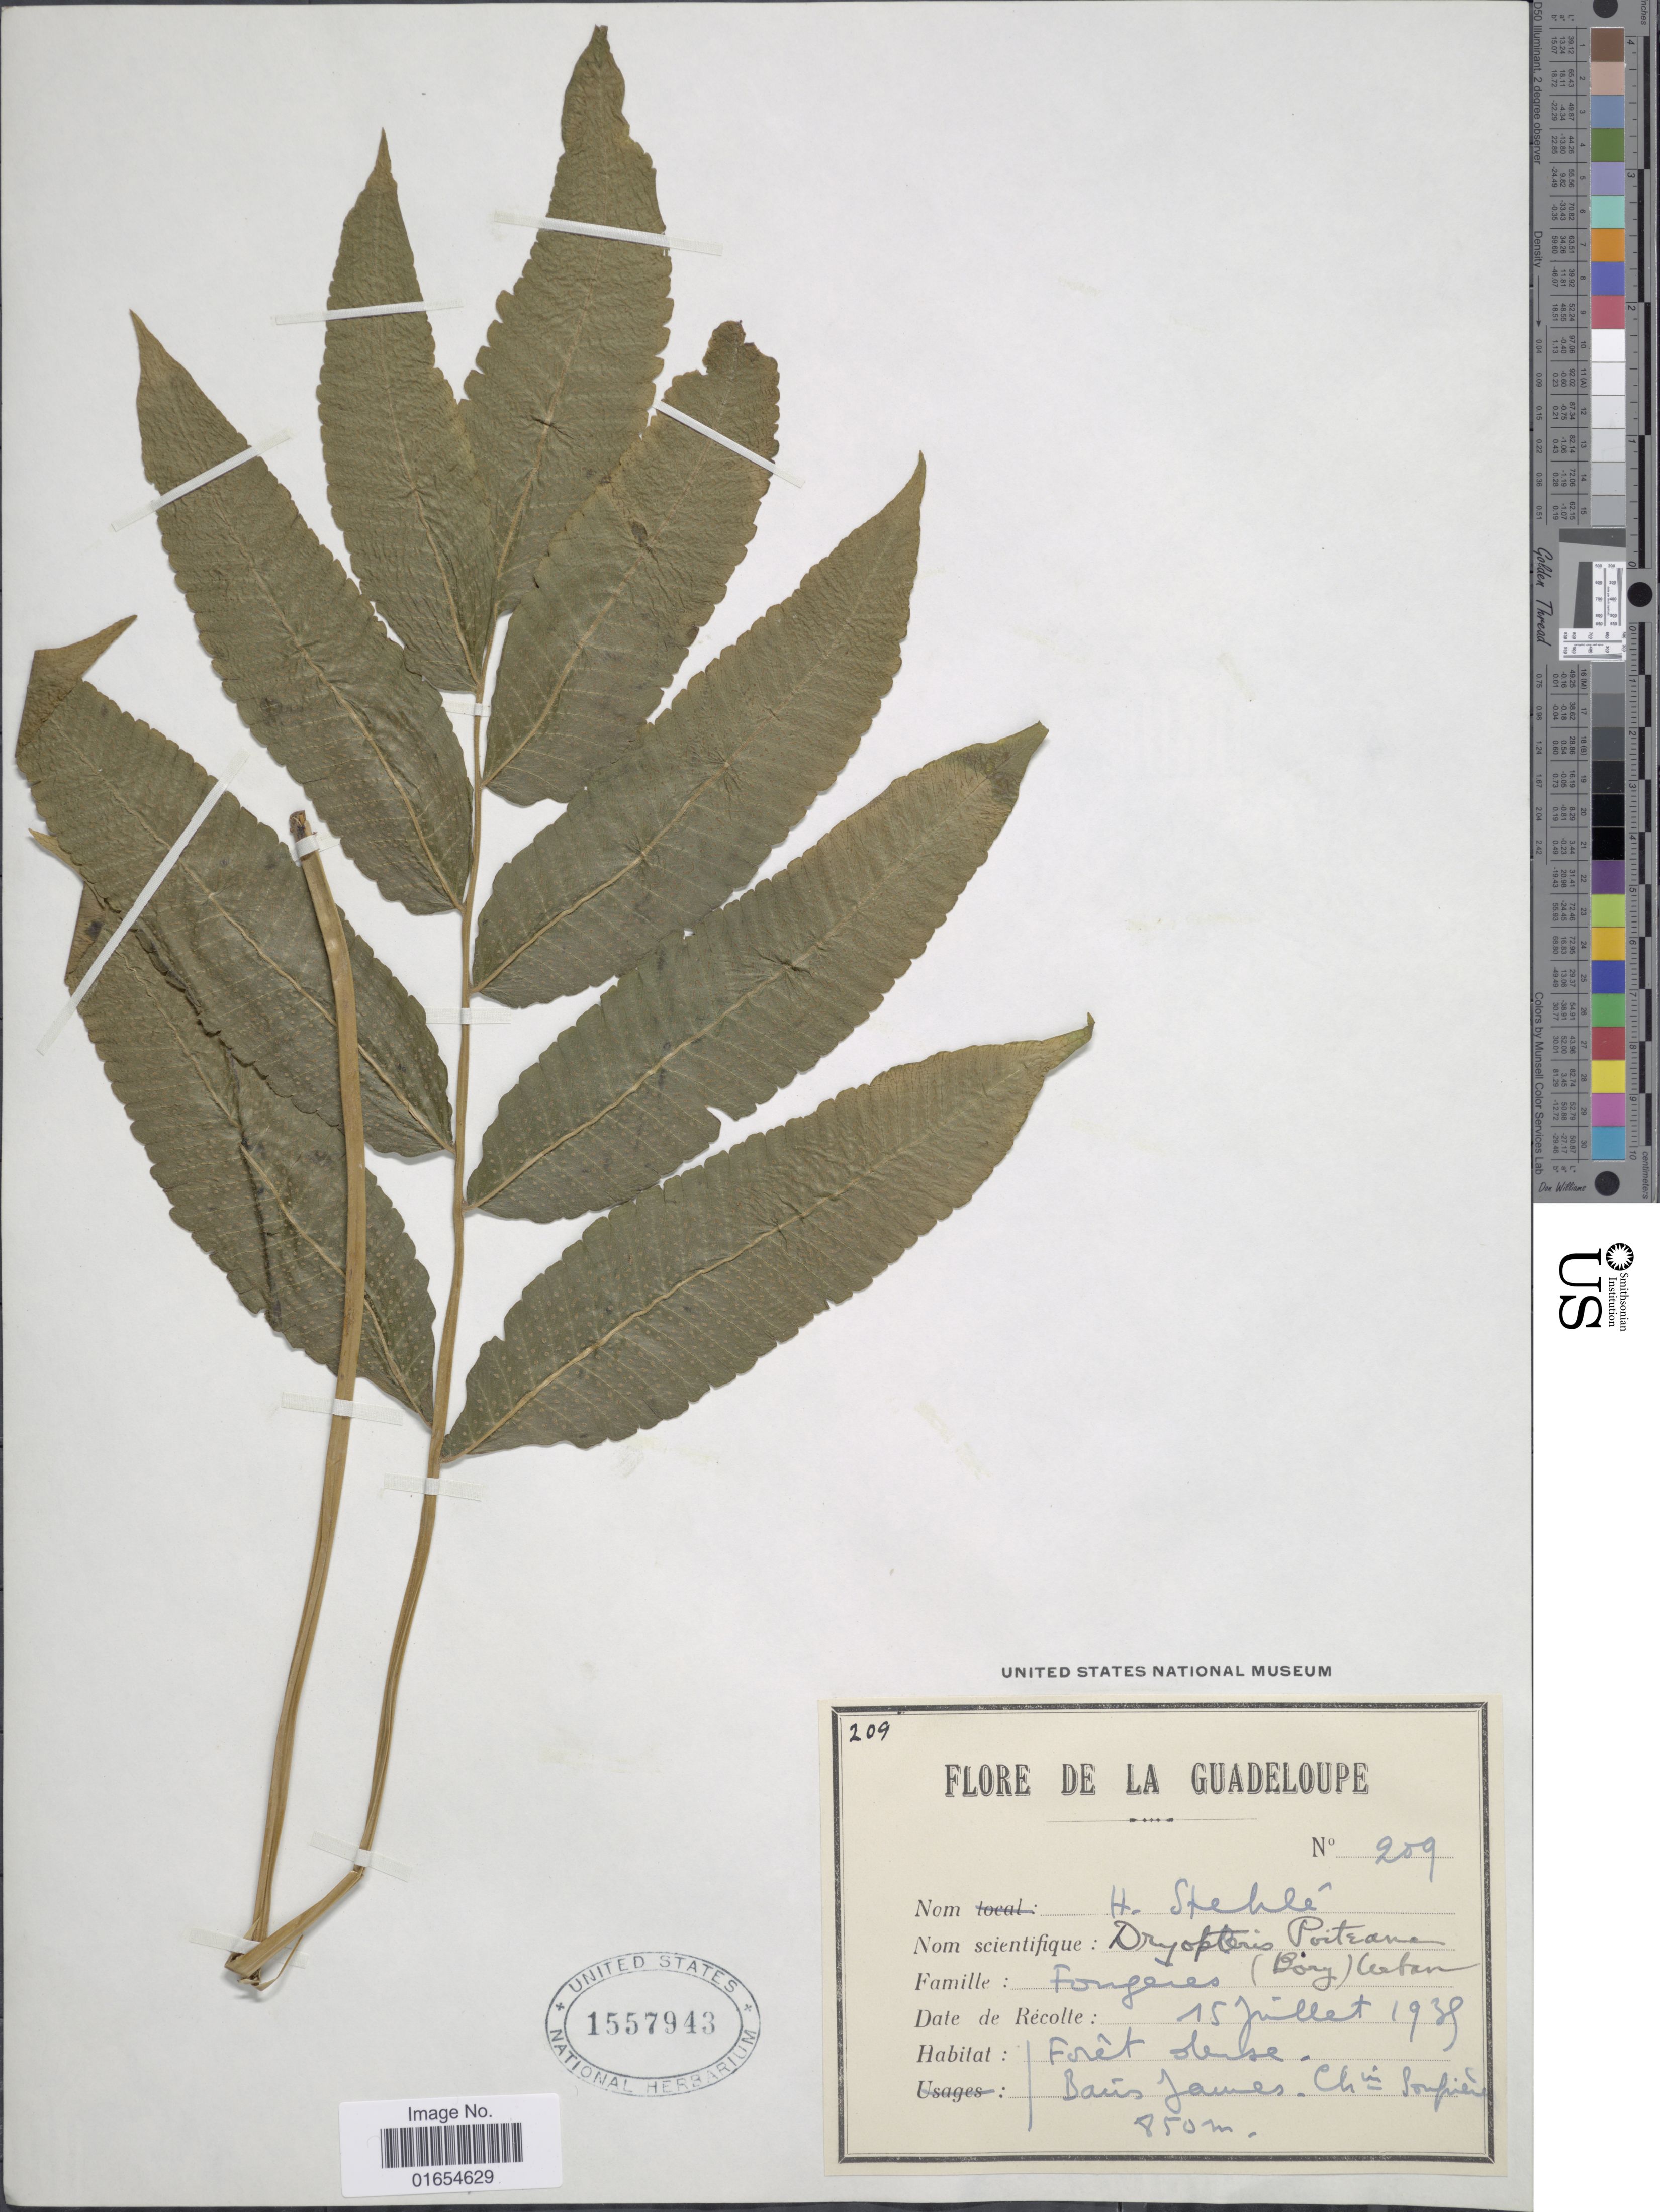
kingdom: Plantae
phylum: Tracheophyta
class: Polypodiopsida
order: Polypodiales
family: Thelypteridaceae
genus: Goniopteris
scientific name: Goniopteris poiteana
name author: (Bory) Ching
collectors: H. Stehlé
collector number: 209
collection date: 1938-07-15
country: Guadeloupe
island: Leeward Is.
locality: Forêt dense, Bain Jaunes. Ch in Soufrière.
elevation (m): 850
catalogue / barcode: US 1557943